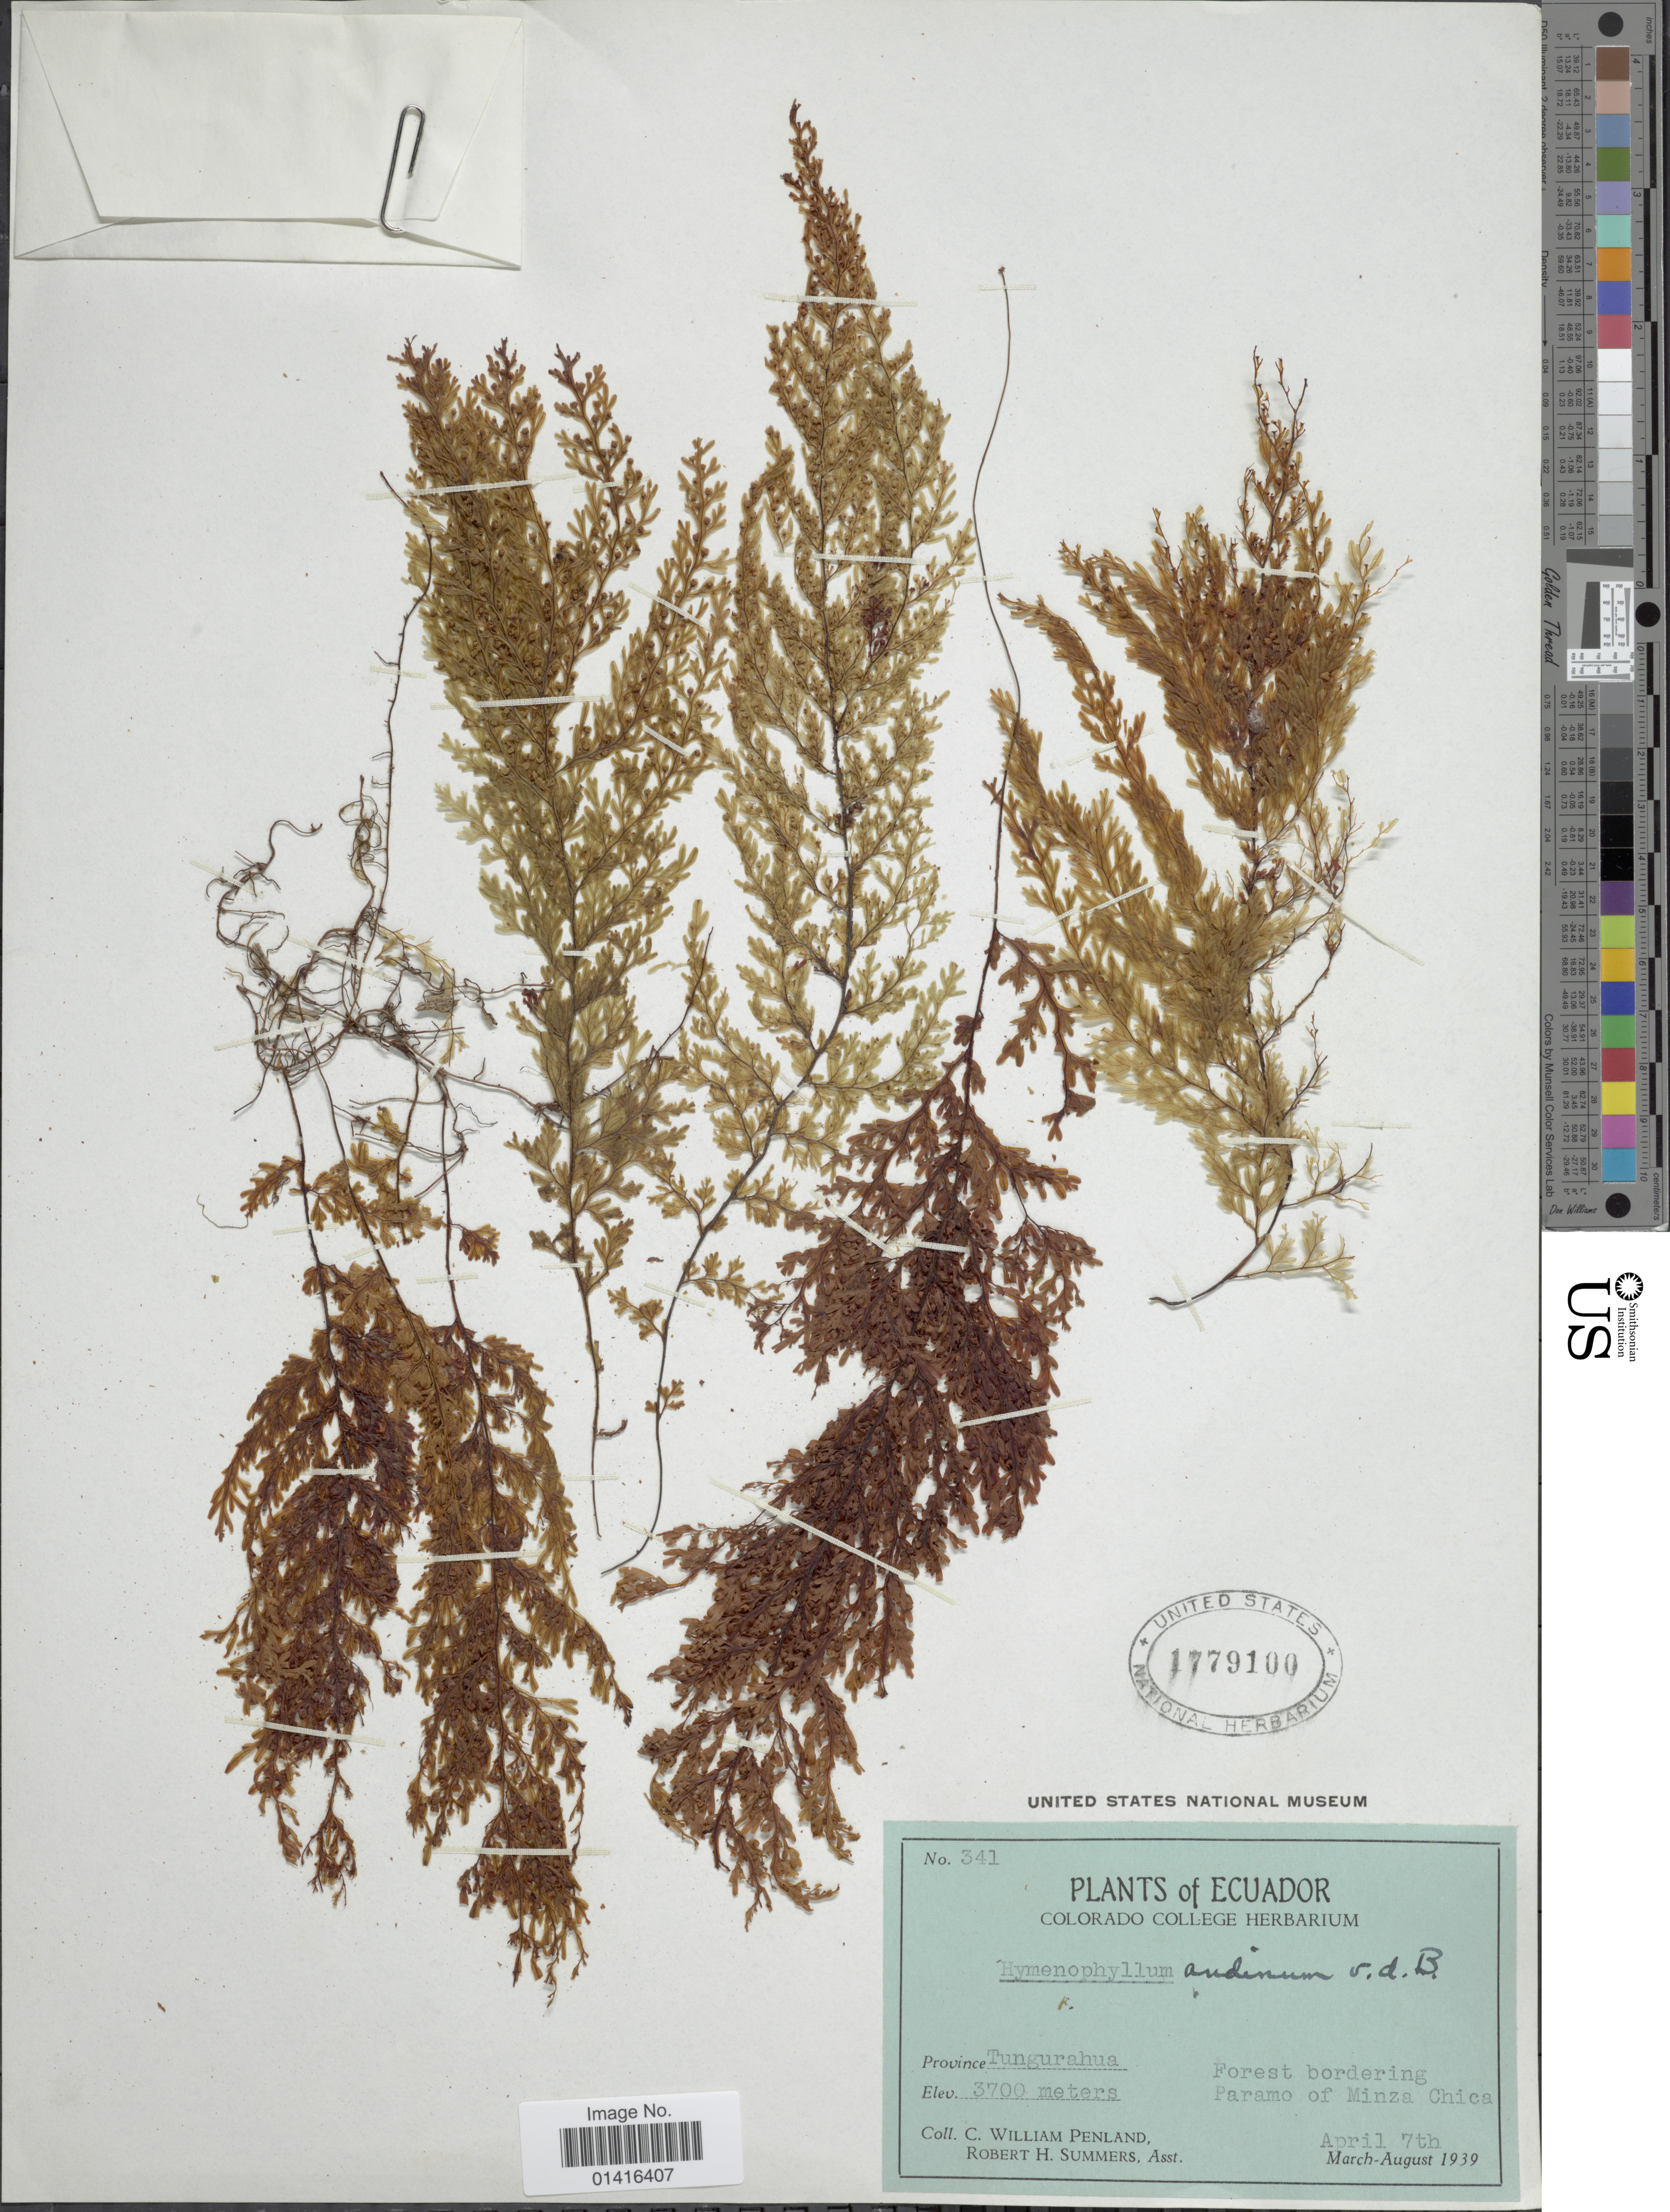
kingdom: Plantae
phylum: Tracheophyta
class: Polypodiopsida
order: Hymenophyllales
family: Hymenophyllaceae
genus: Hymenophyllum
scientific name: Hymenophyllum myriocarpum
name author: Hook.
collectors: C. W. Penland & R. Summers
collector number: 341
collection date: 1939-04-07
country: Ecuador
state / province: Tungurahua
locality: Forest of Minza Chica.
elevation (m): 3700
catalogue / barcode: US 1779100